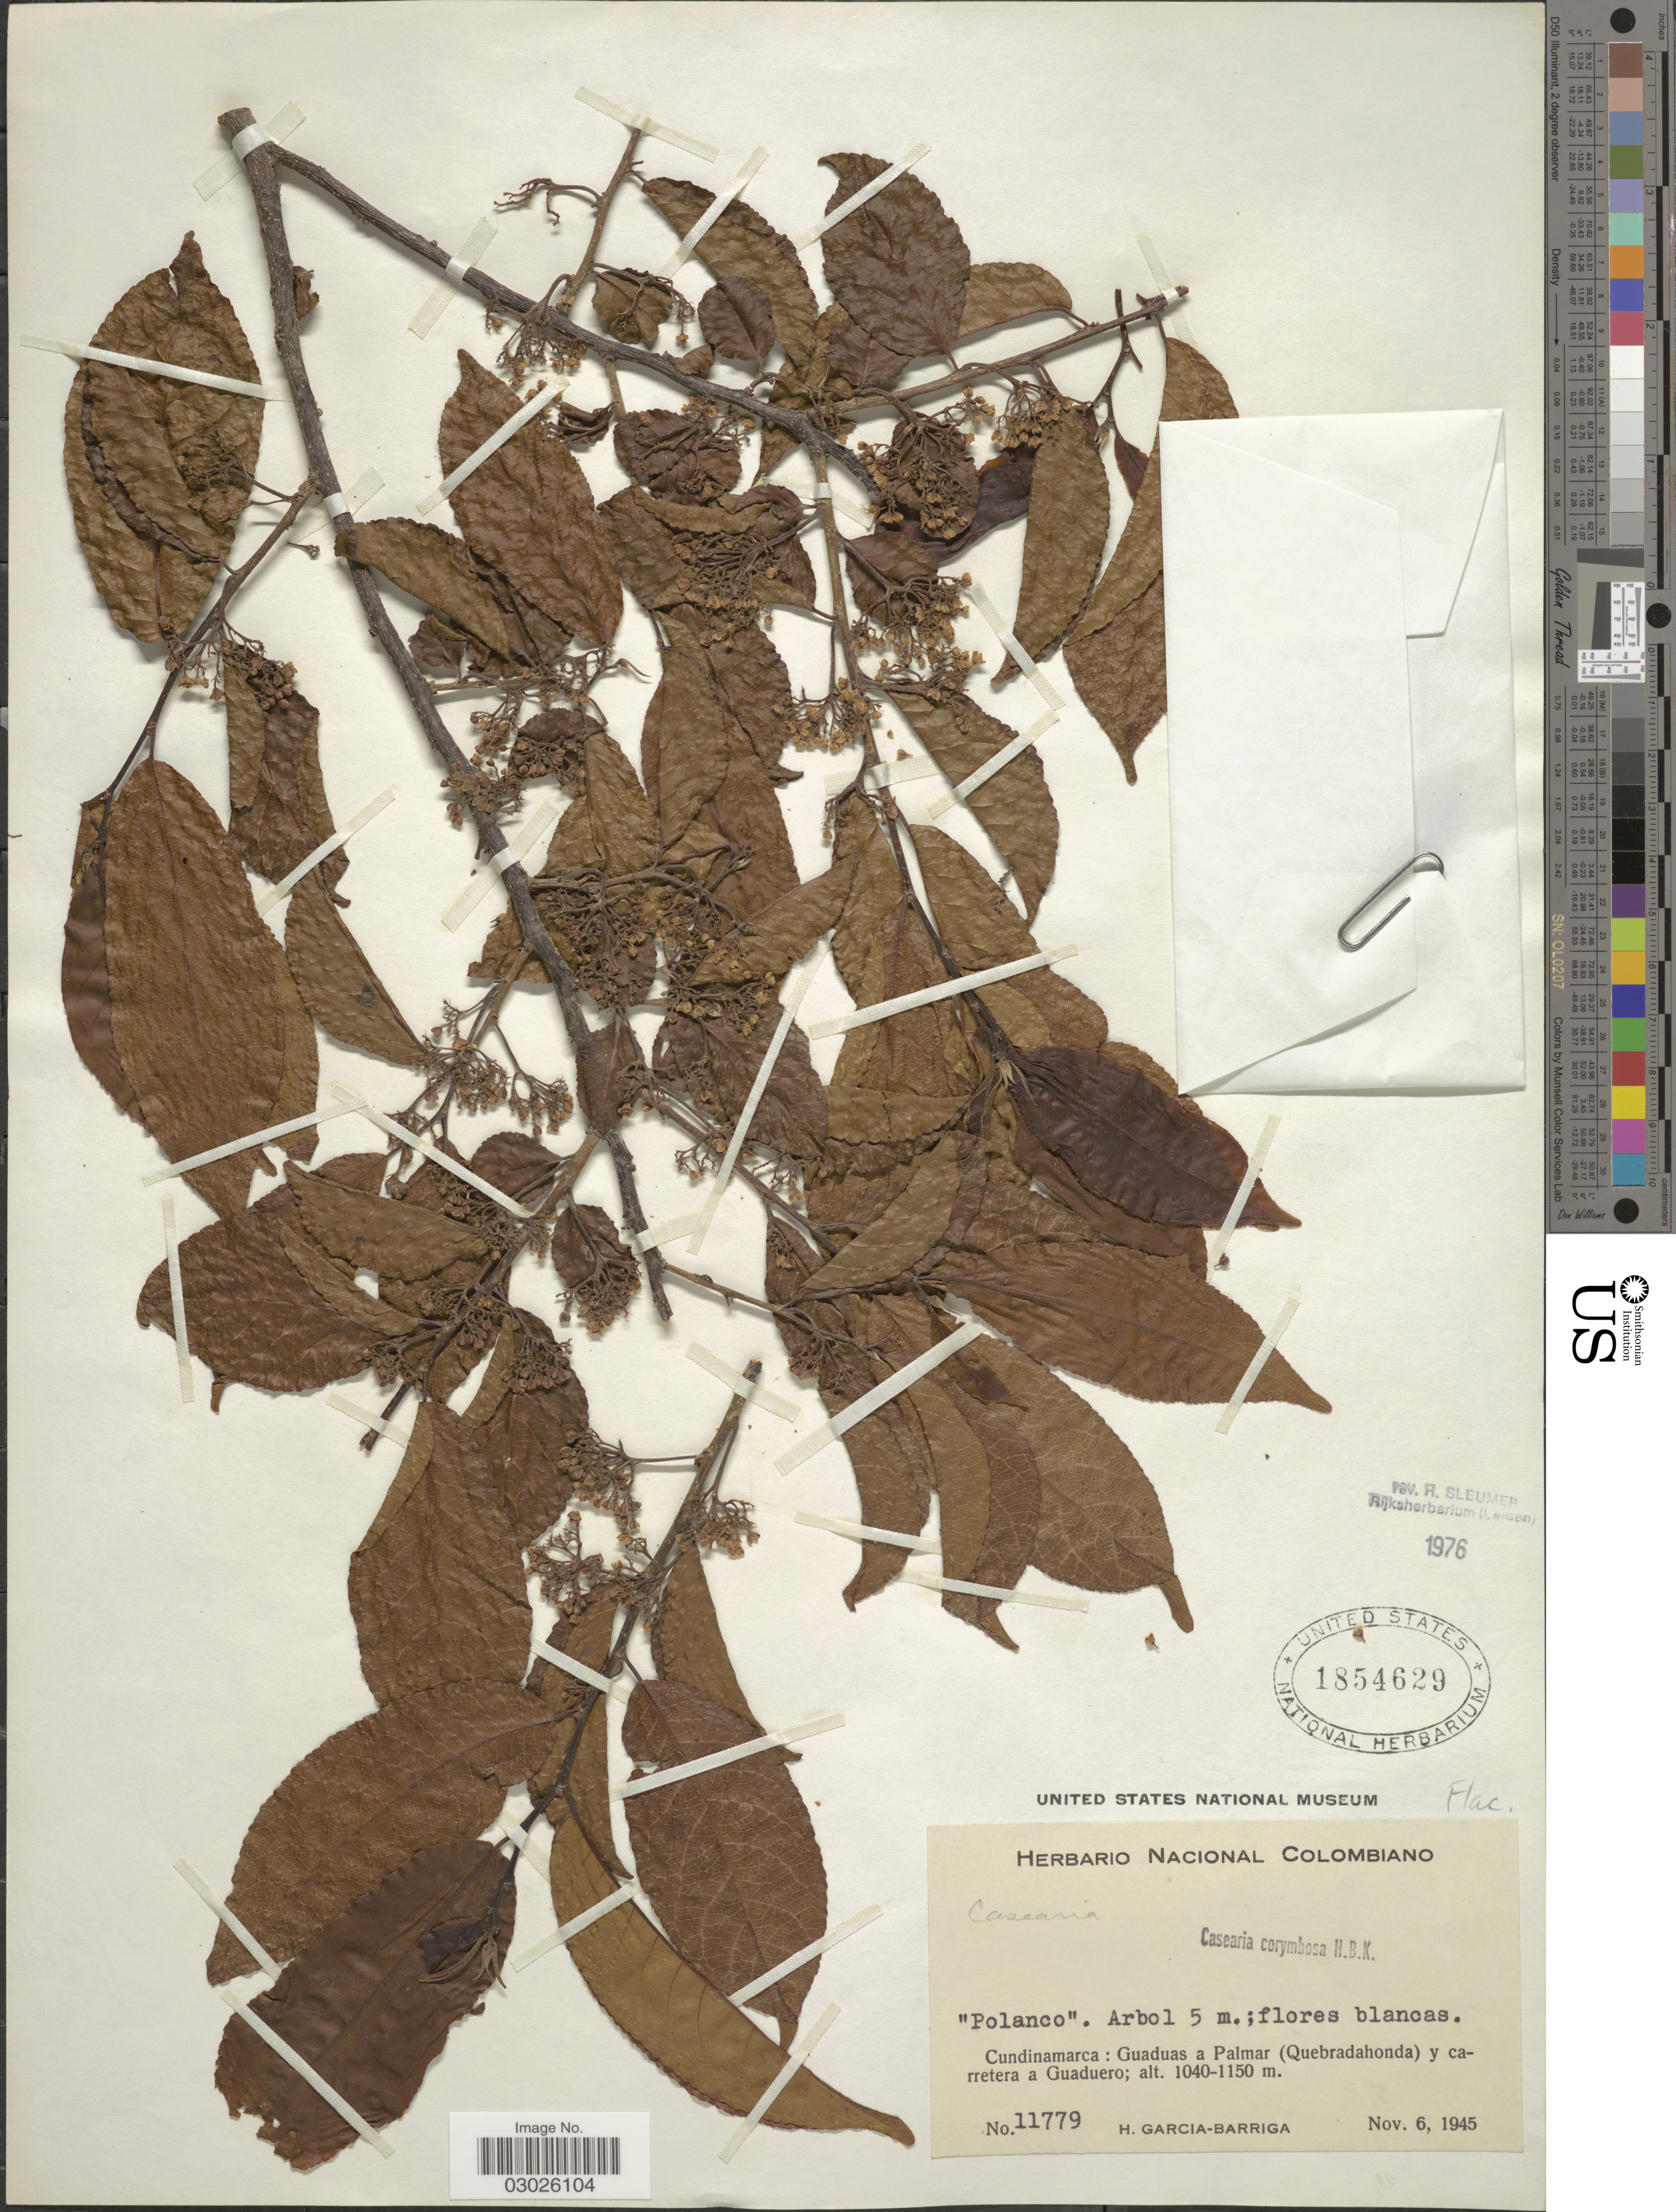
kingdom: Plantae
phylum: Tracheophyta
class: Magnoliopsida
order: Malpighiales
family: Salicaceae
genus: Casearia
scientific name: Casearia corymbosa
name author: Kunth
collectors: H. García Barriga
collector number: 11779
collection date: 1945-11-06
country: Colombia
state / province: Cundinamarca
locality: Guaduas a Palmar (Quebradahonda) y carretera a Guaduero.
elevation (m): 1040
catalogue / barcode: US 1854629